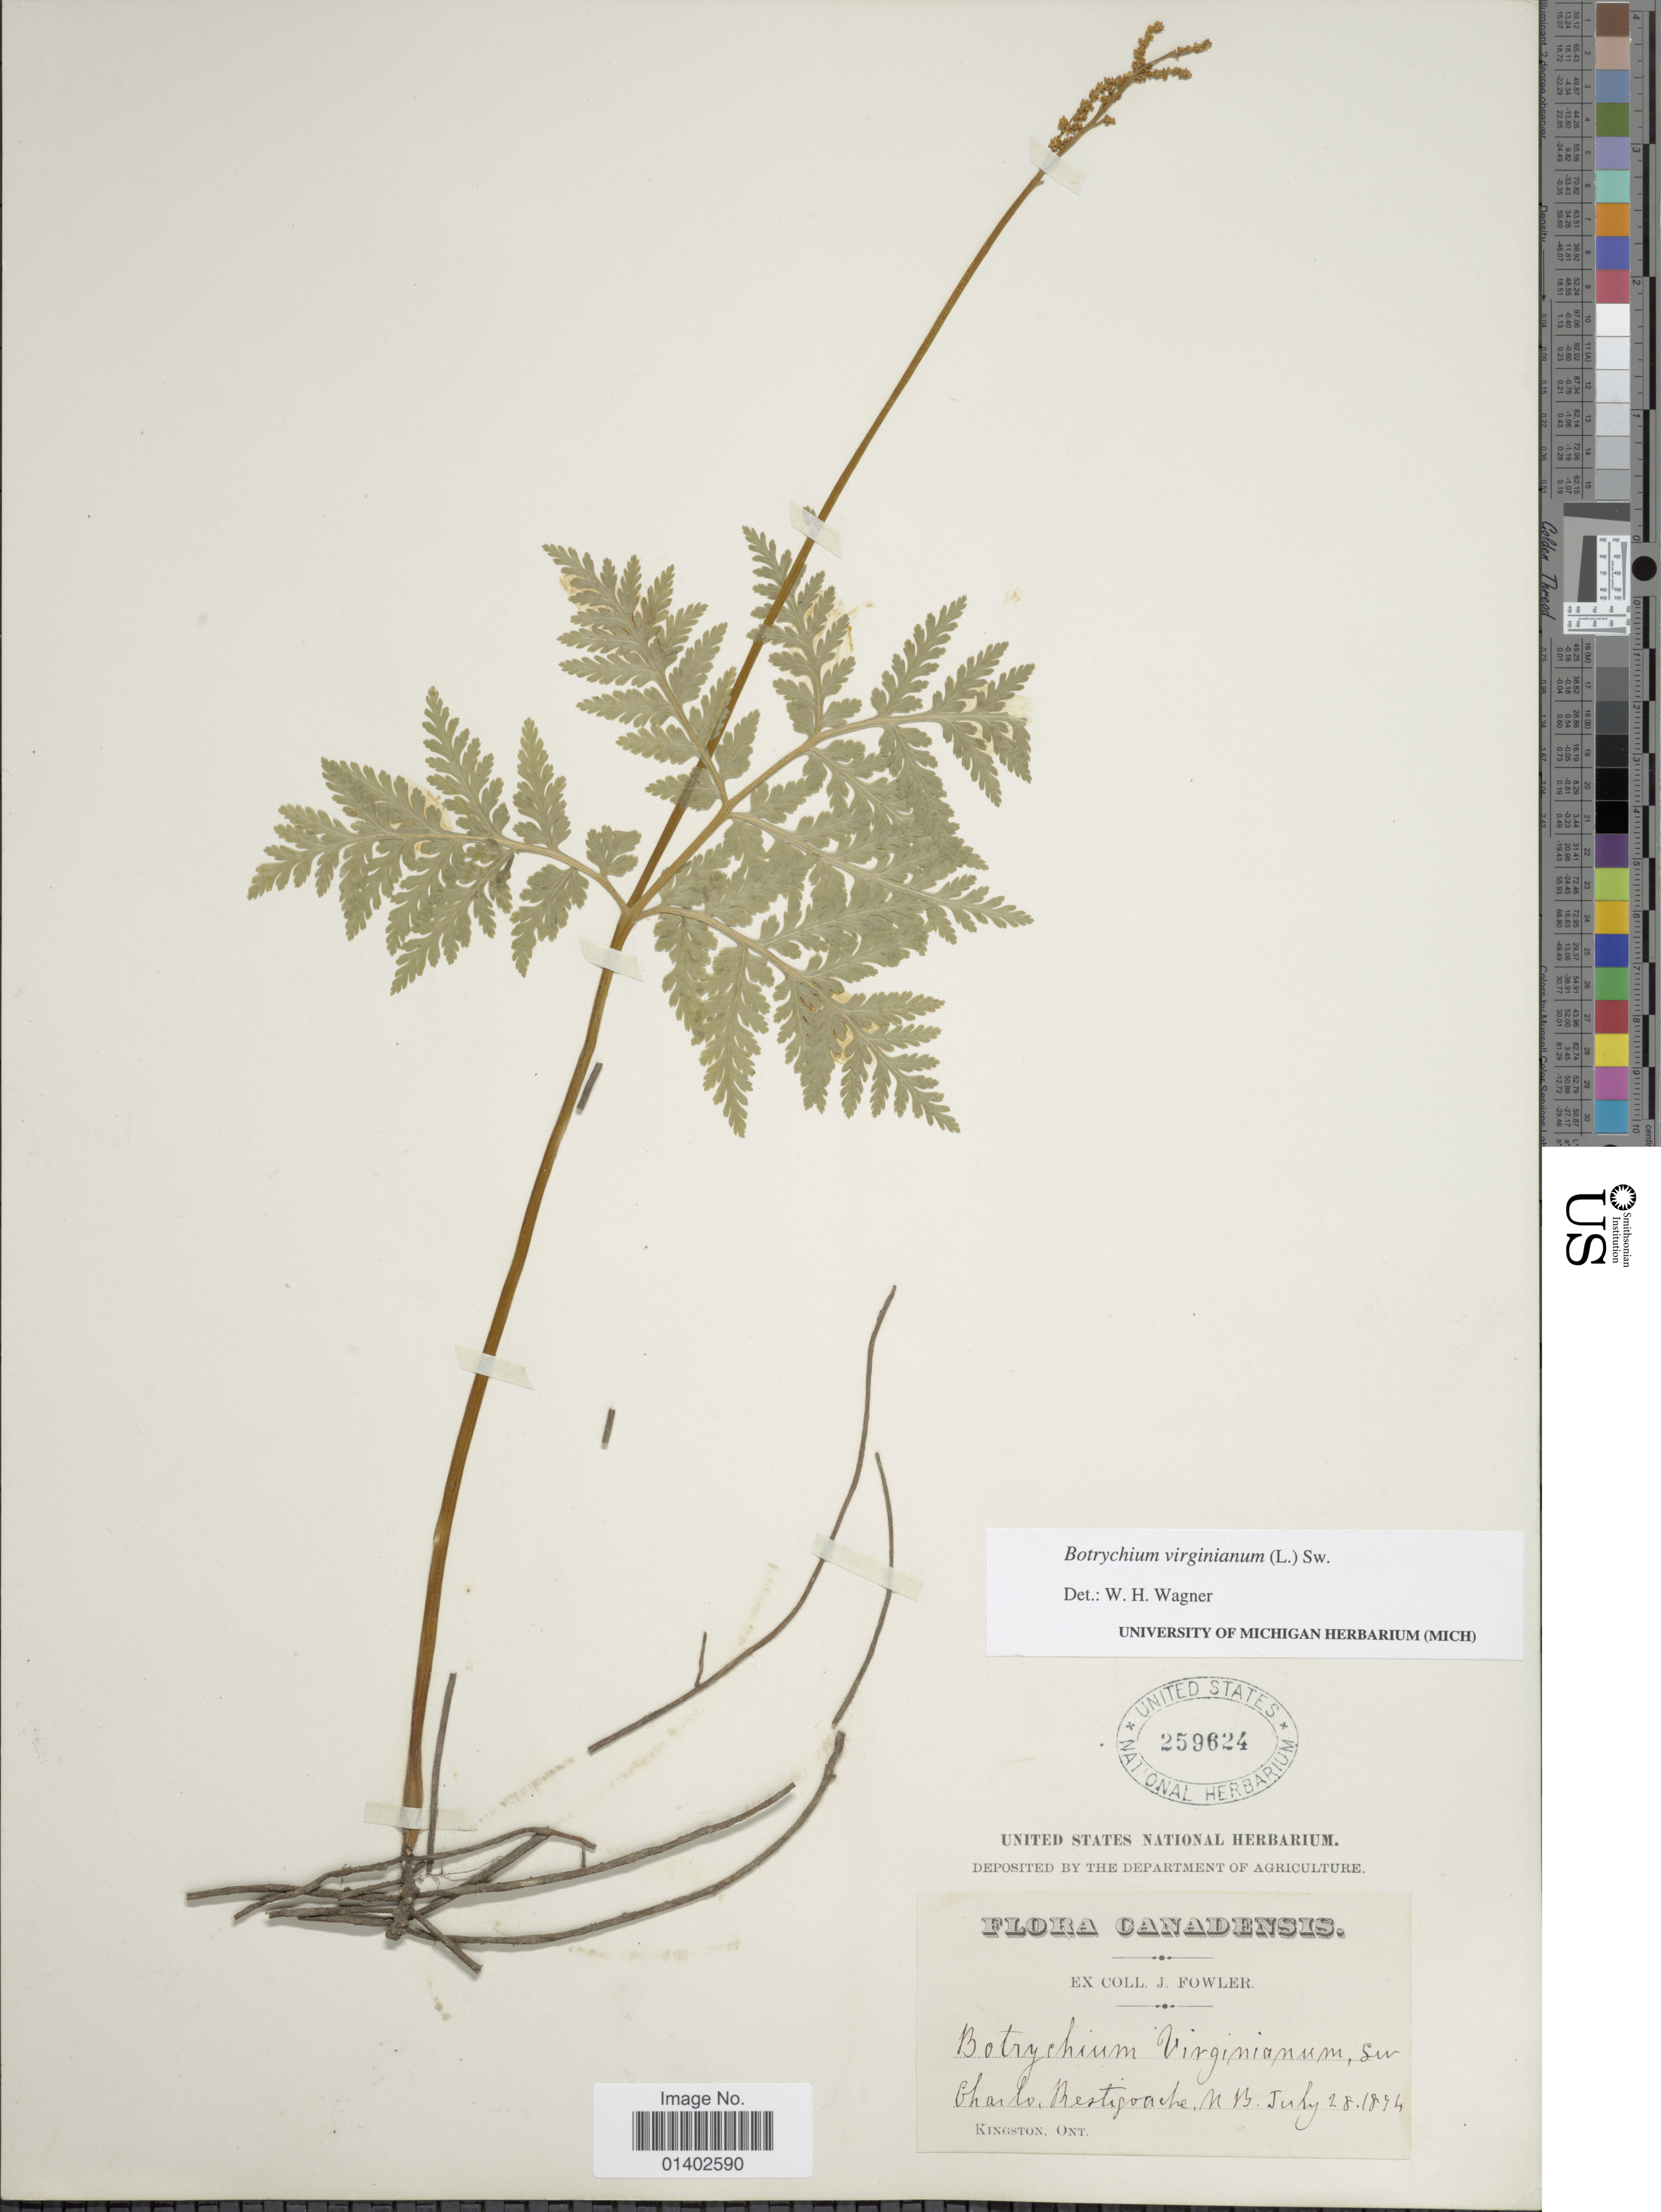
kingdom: Plantae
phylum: Tracheophyta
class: Polypodiopsida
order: Ophioglossales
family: Ophioglossaceae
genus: Botrychium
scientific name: Botrychium virginianum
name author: (L.) Sw.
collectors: J. P. Fowler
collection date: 1894-07-28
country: Canada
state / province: New Brunswick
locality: Charlo, Bestigoache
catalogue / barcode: US 259624